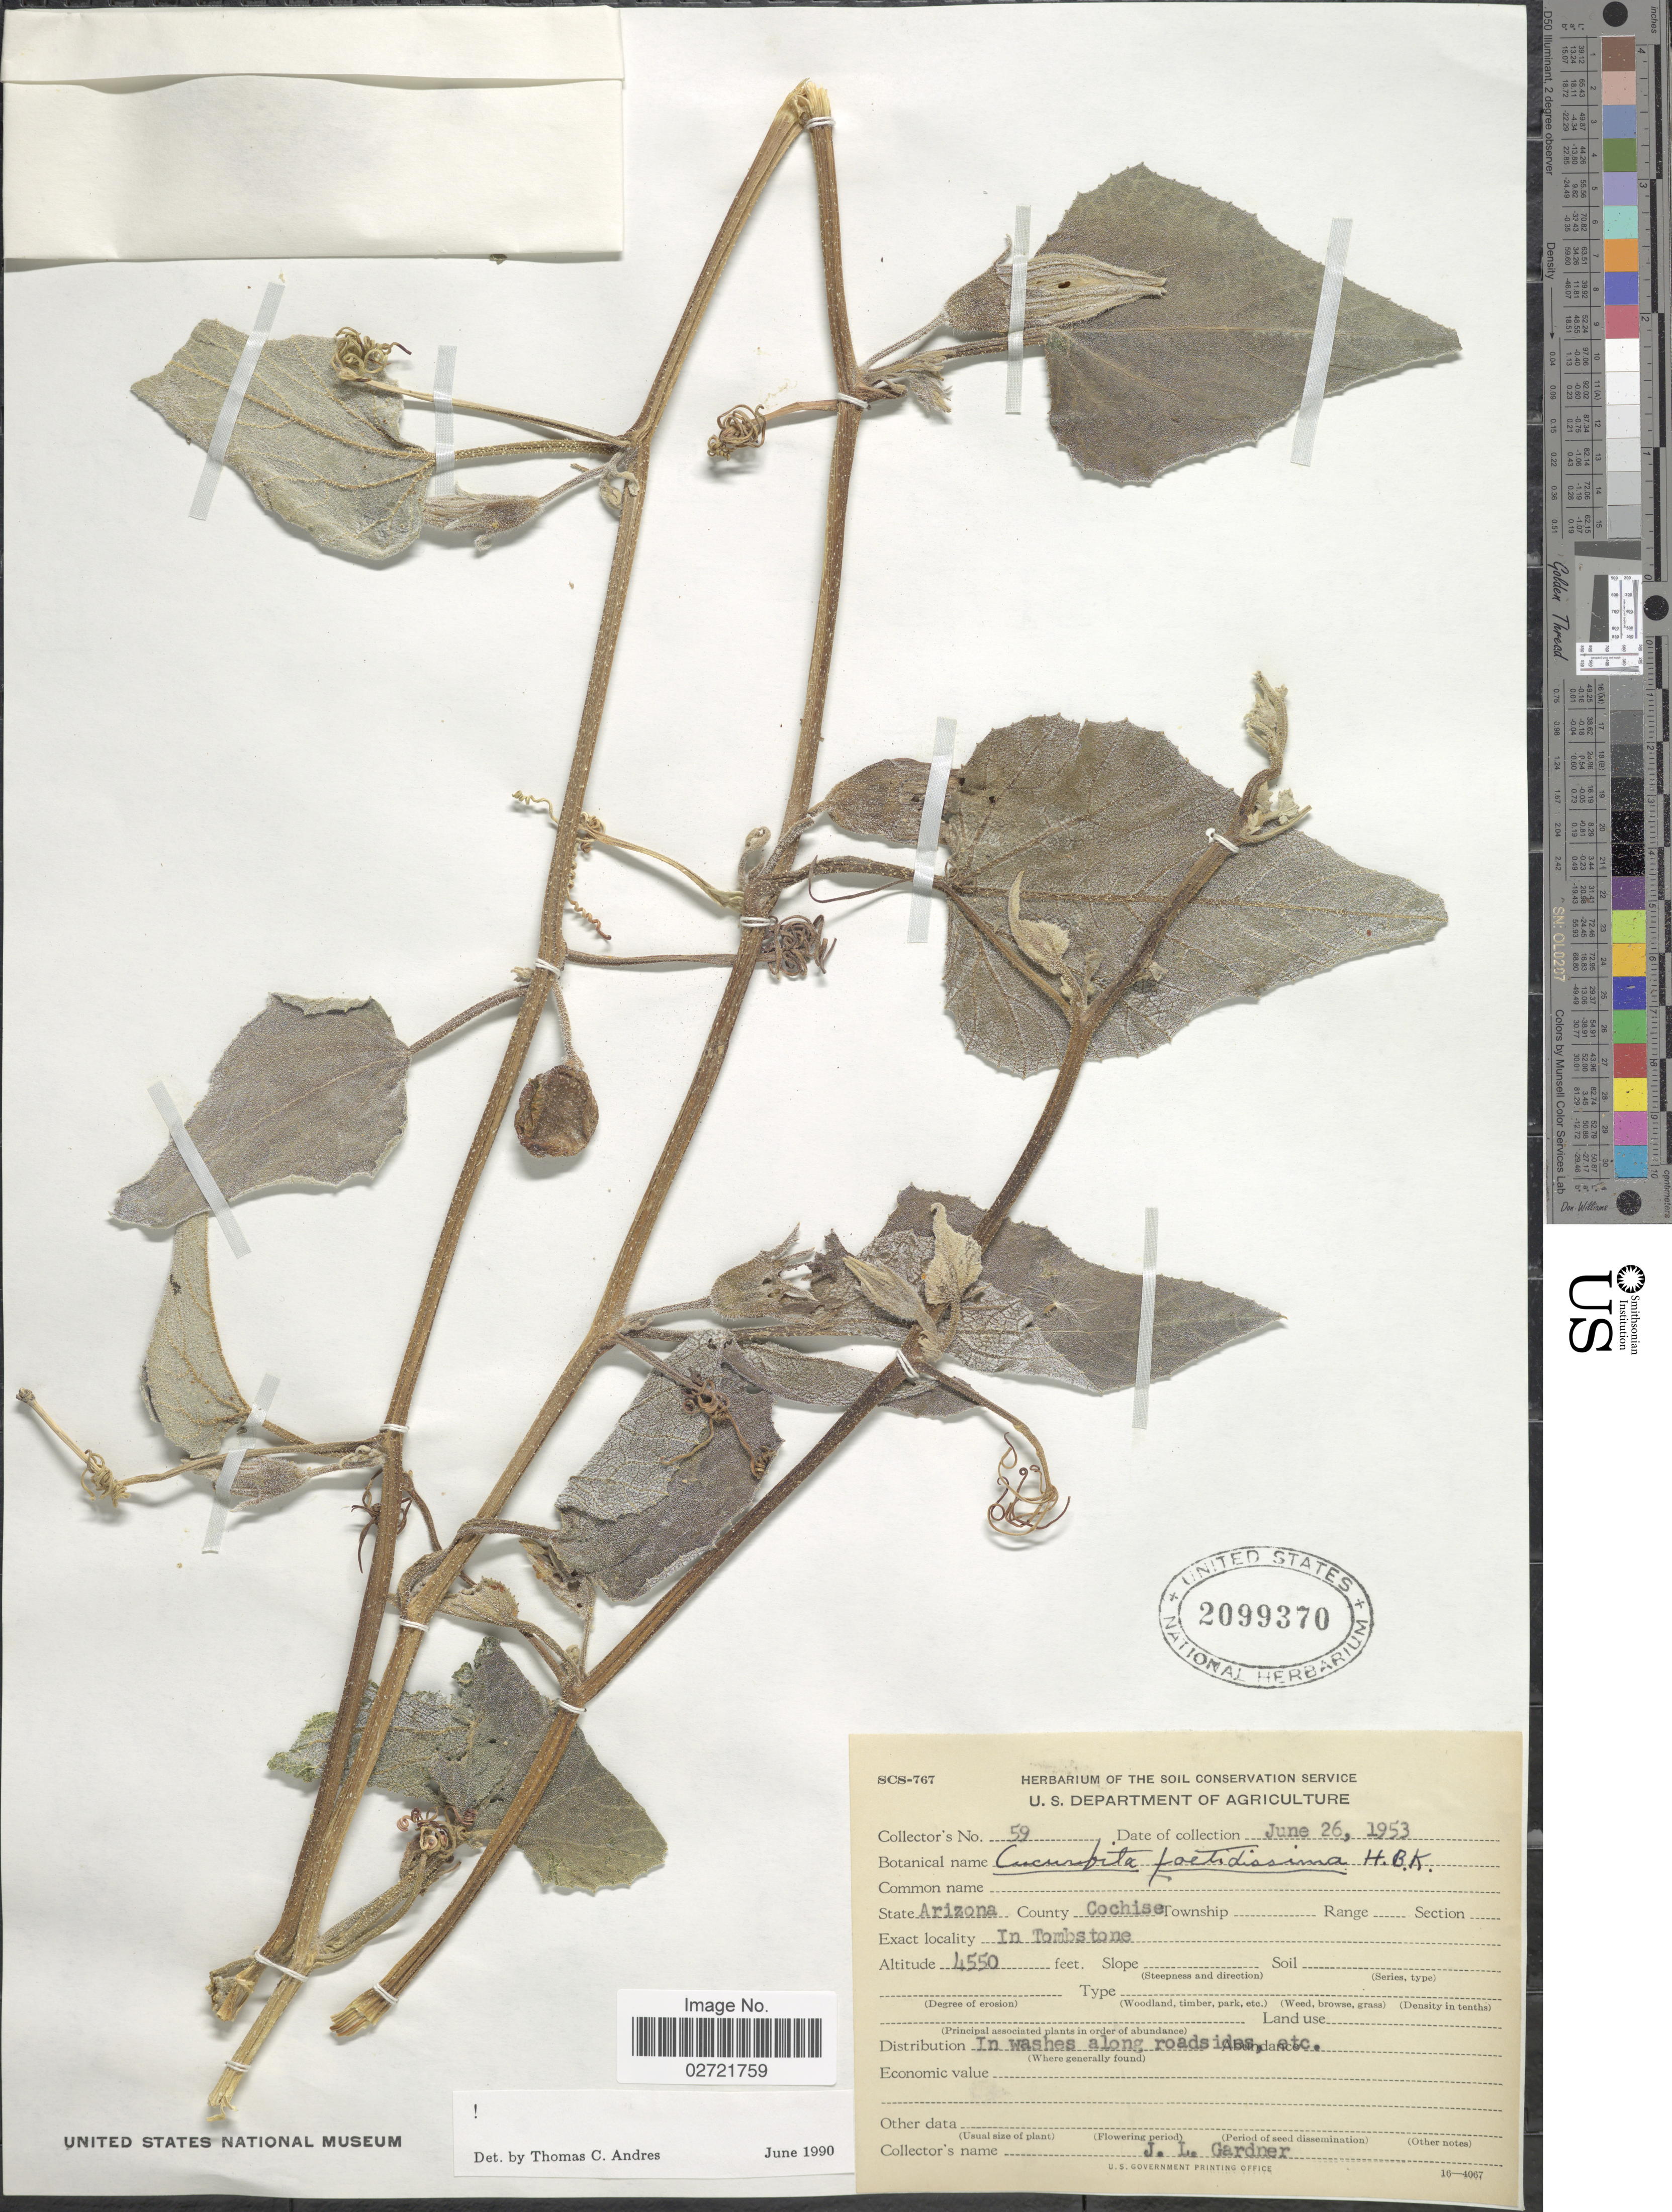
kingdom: Plantae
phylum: Tracheophyta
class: Magnoliopsida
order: Cucurbitales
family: Cucurbitaceae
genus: Cucurbita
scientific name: Cucurbita foetidissima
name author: Kunth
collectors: J. L. Gardner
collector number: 59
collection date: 1953-06-26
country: United States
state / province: Arizona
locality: County Cochise, In Tombstone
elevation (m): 1387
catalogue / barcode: US 2099370